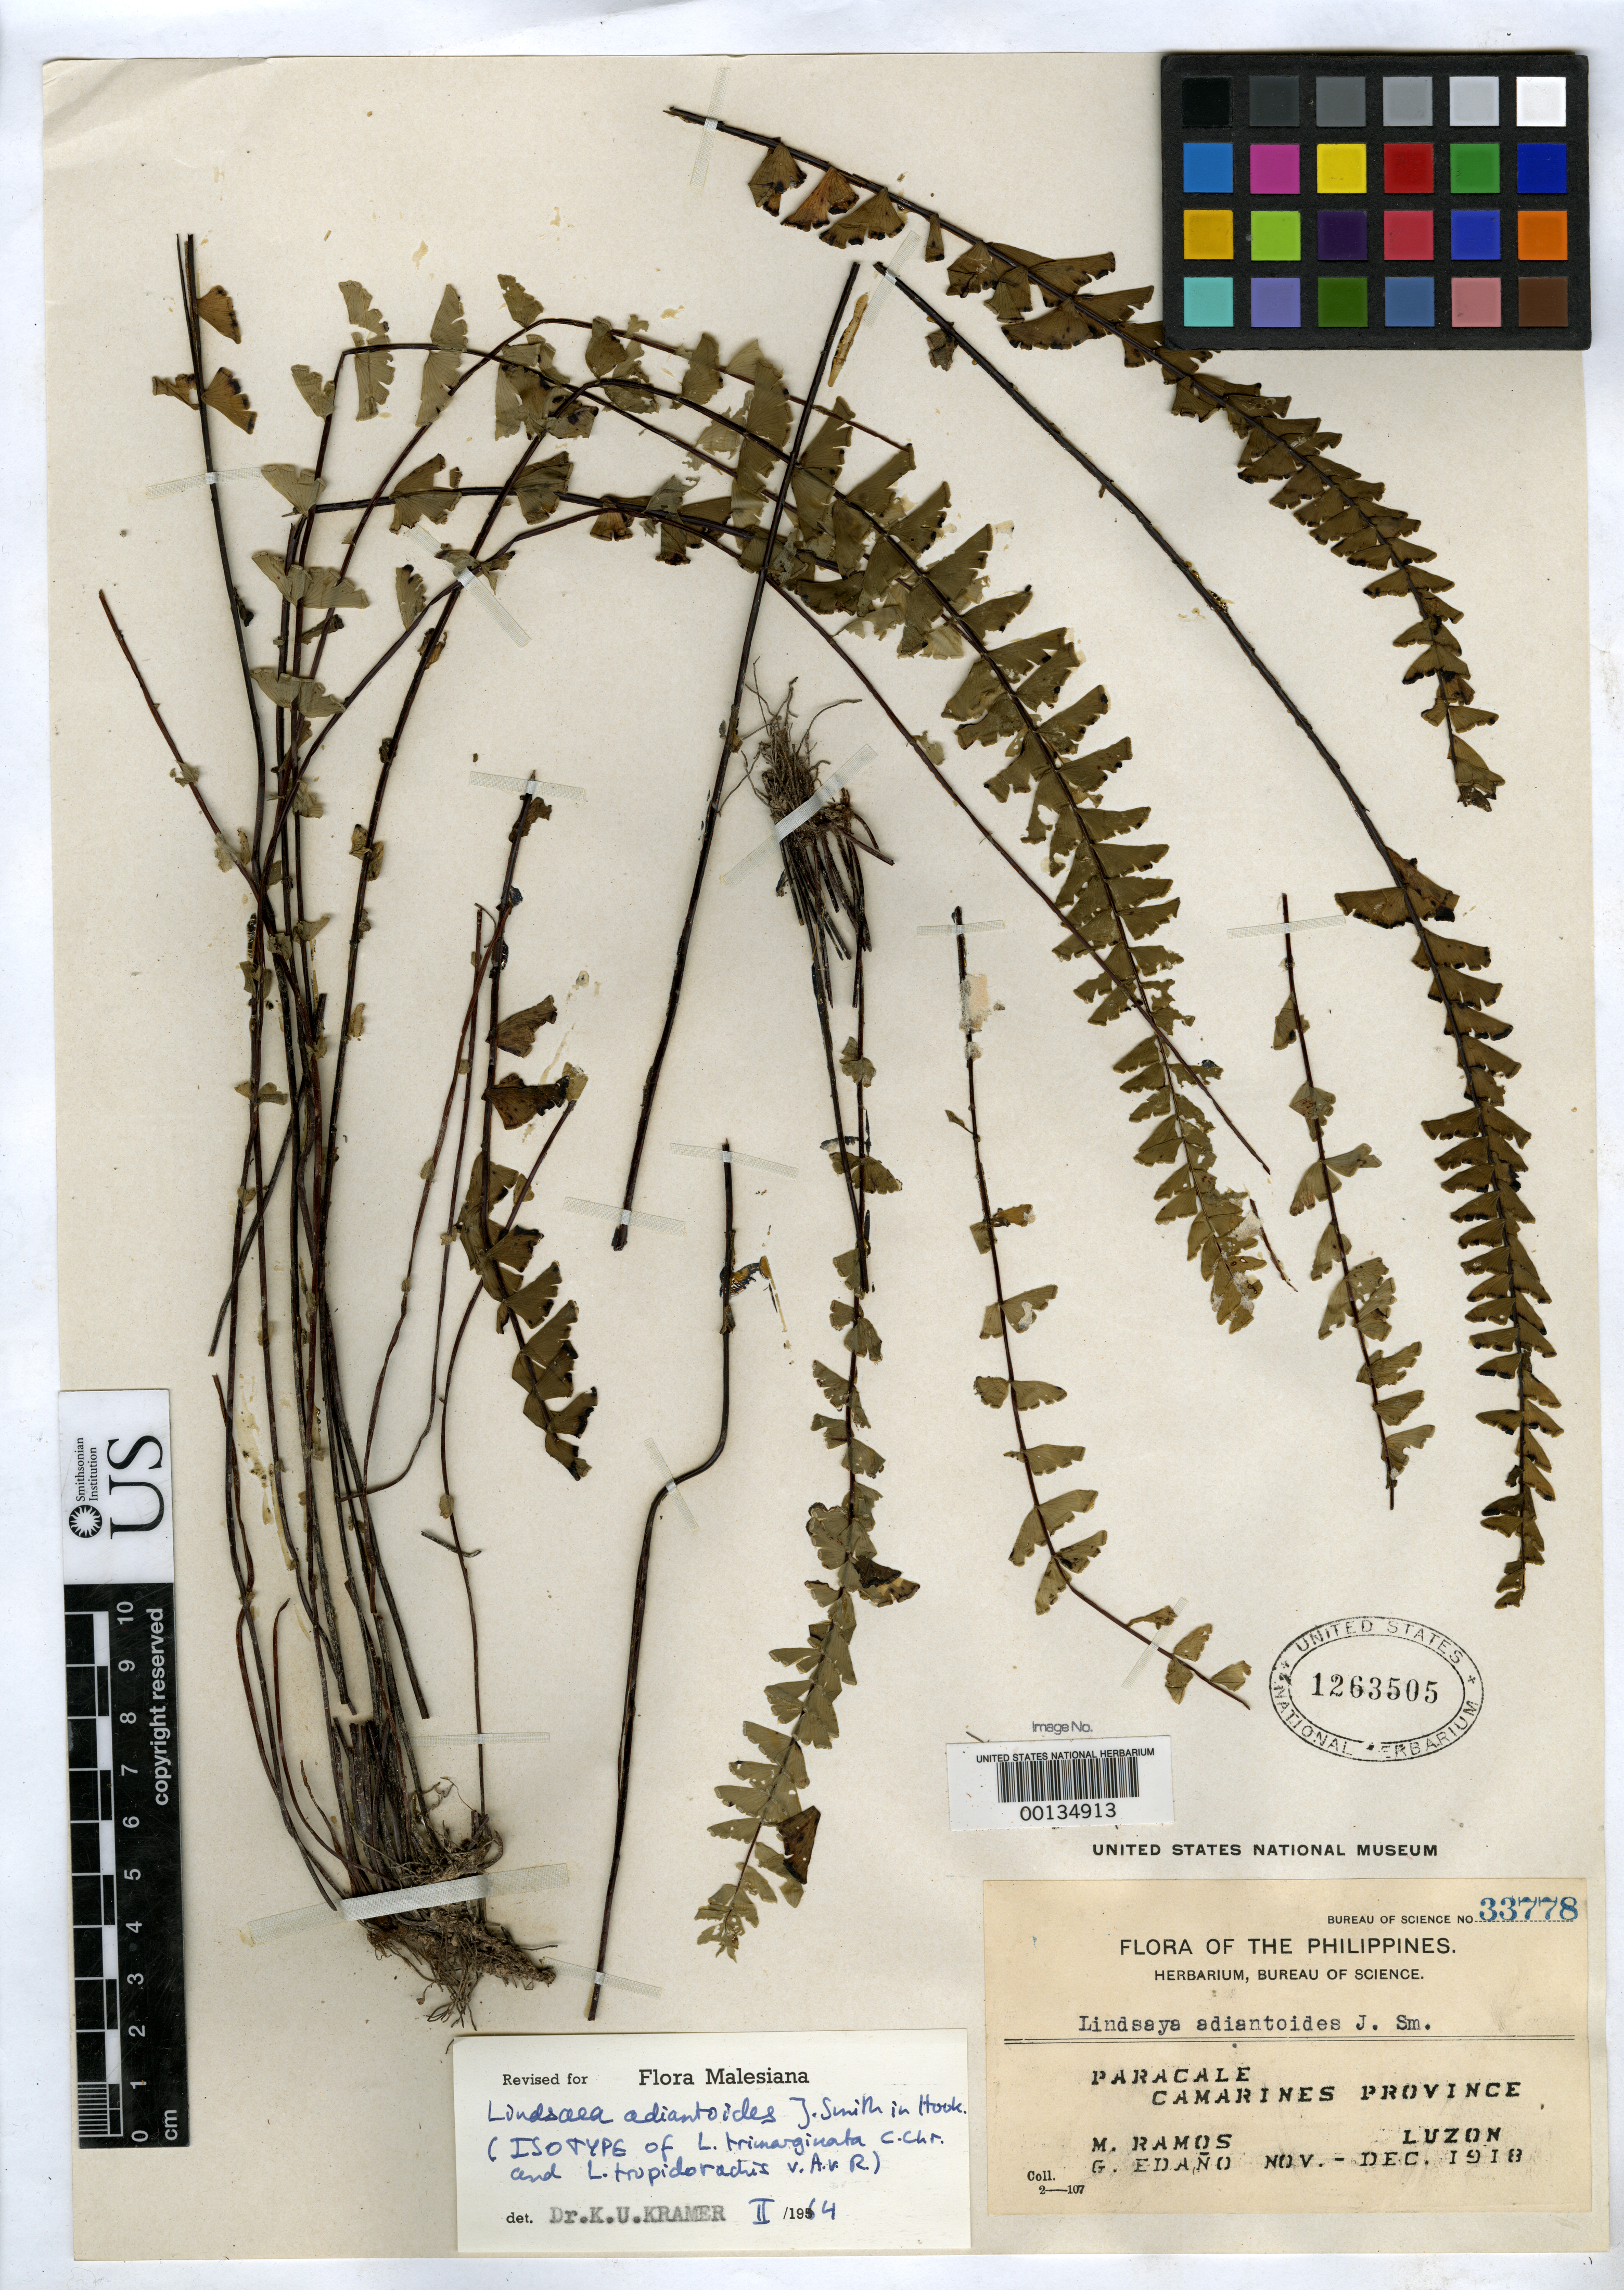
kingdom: Plantae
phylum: Tracheophyta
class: Polypodiopsida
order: Polypodiales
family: Lindsaeaceae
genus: Lindsaea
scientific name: Lindsaea tropidorachis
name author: Alderw.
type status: Isotype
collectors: M. Ramos & G. E. Edaño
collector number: Bur. Sci. 33778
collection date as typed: Nov 1918 to -- Dec 1918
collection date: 1918-11/1918-12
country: Philippines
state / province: Bicol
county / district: Camarines Norte / Camarines Sur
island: Luzon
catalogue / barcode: US 1263505